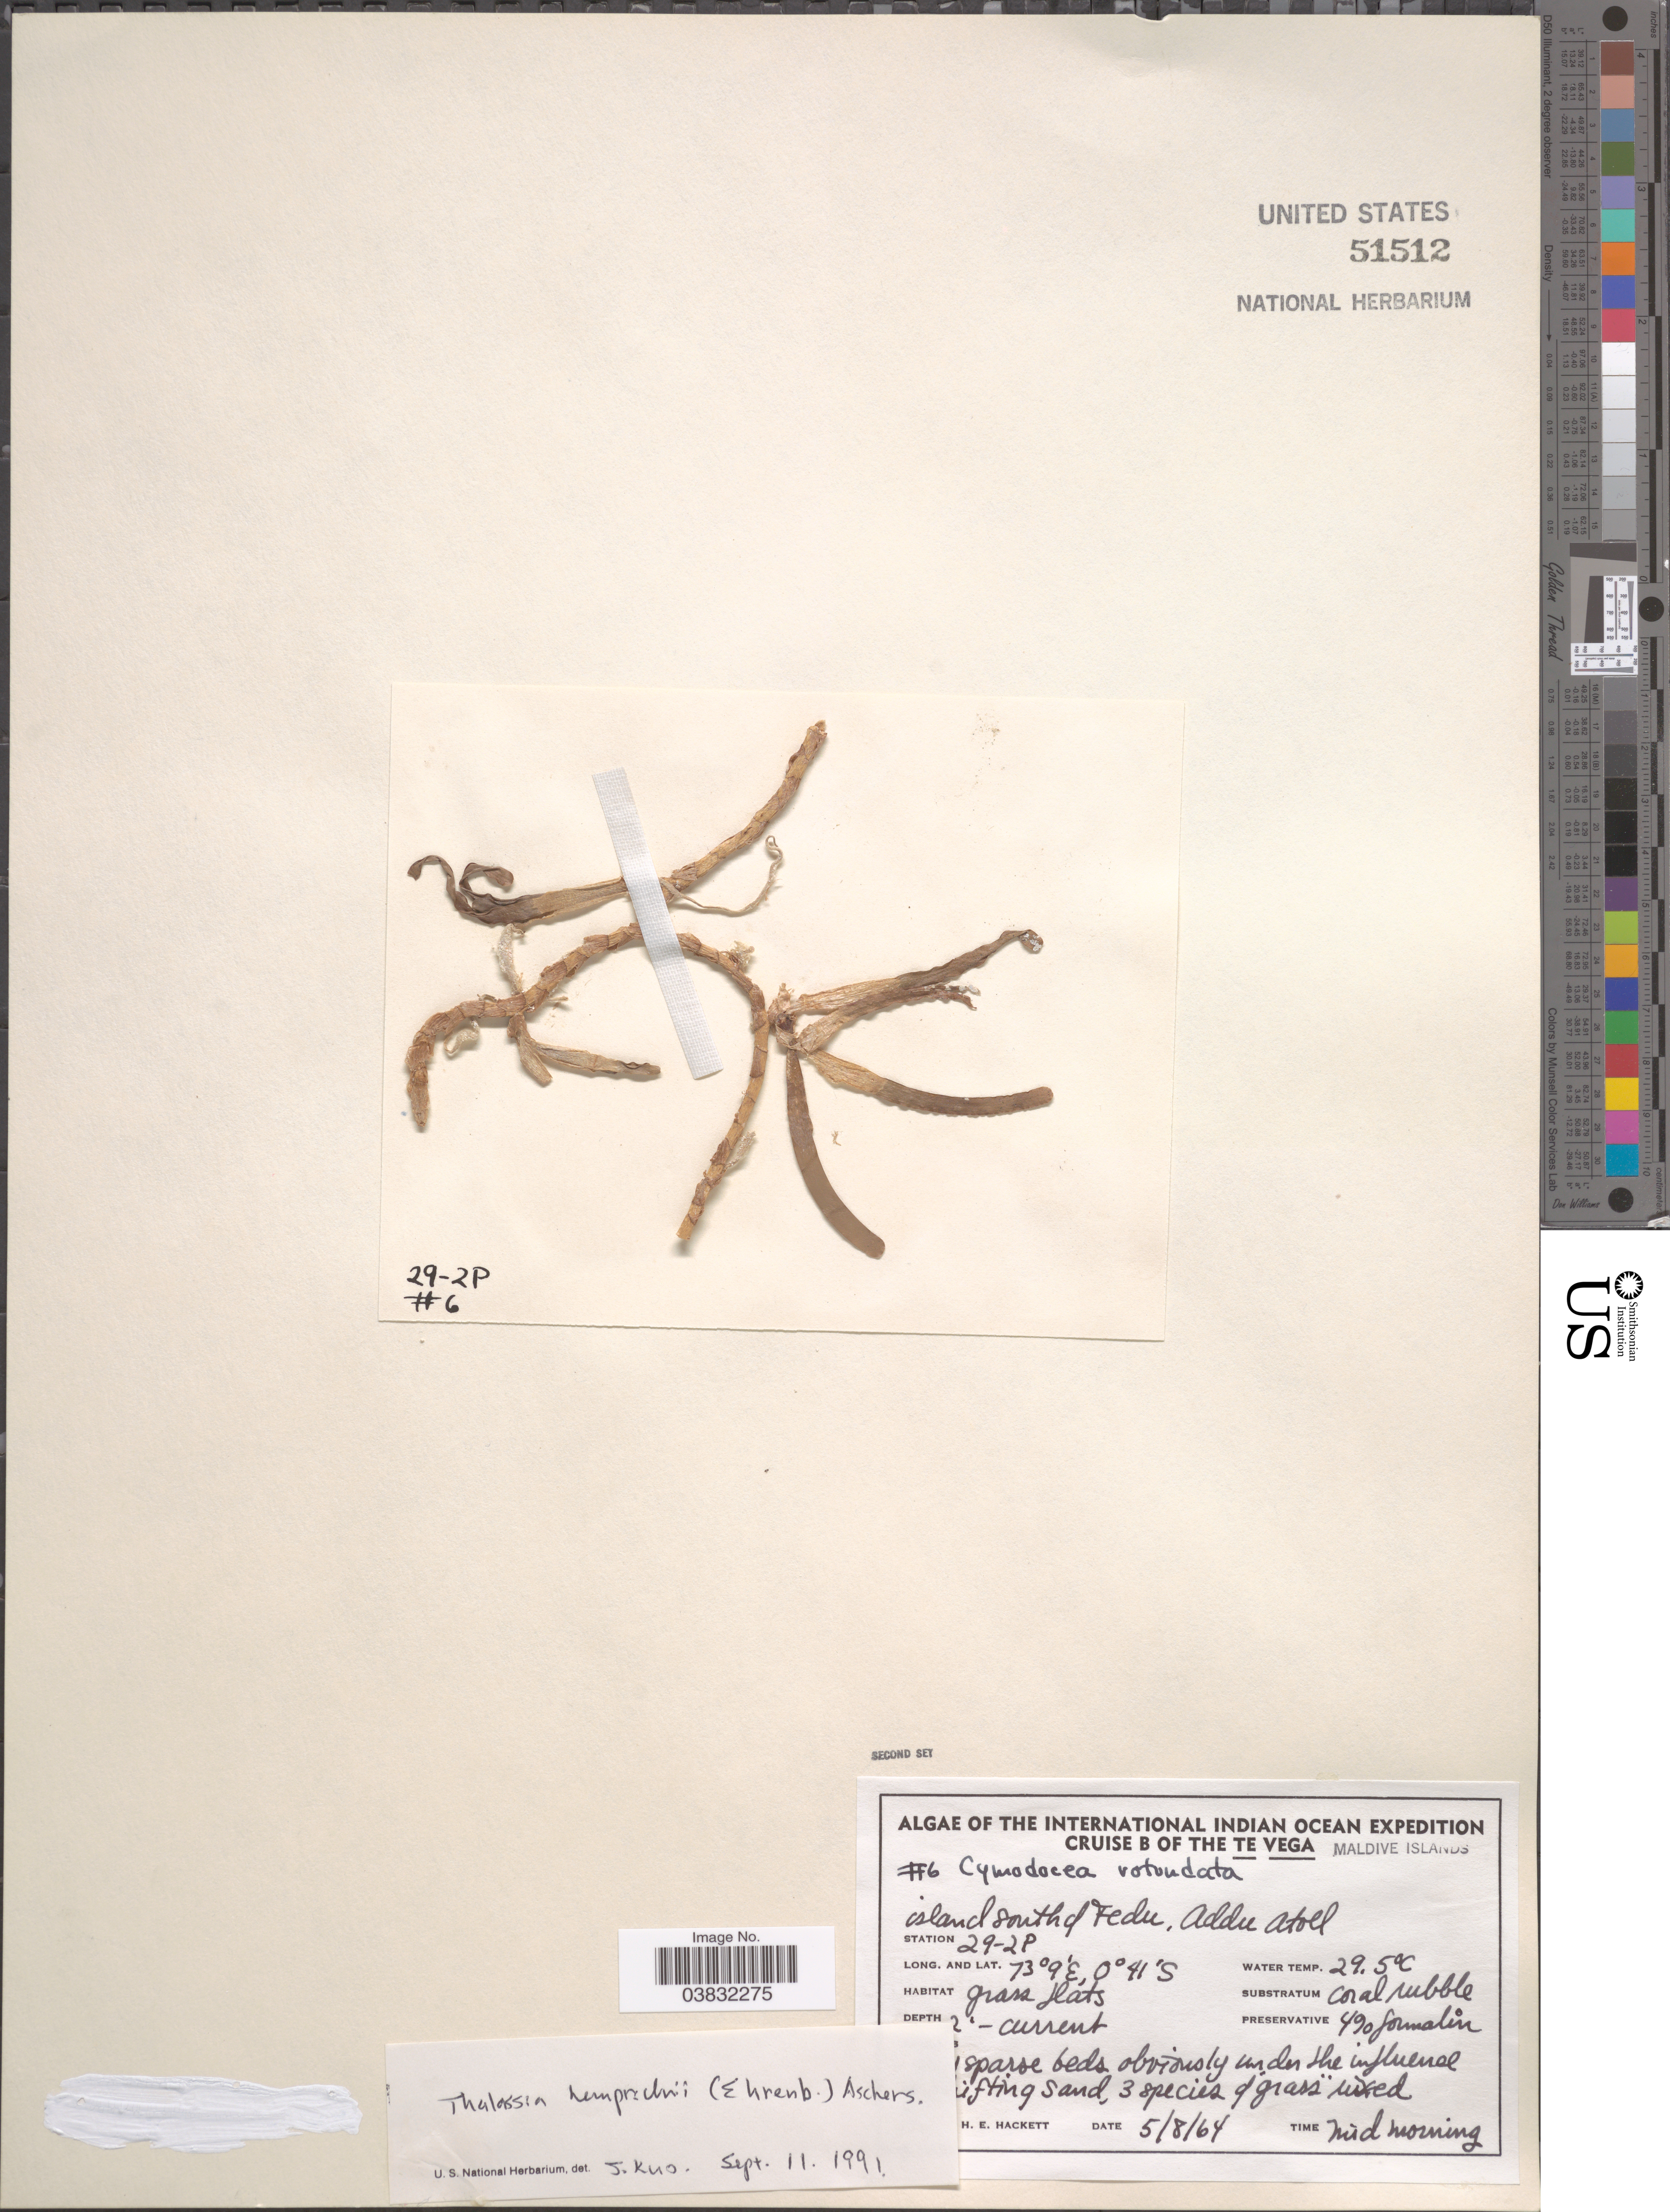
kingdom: Plantae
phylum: Tracheophyta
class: Liliopsida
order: Alismatales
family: Hydrocharitaceae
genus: Thalassia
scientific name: Thalassia hemprichii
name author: Asch.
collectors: H. E. Hackett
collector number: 6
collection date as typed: Transcribed d/m/y: 5/8/64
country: Maldive Islands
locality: International Indian Ocean [unsure placement] Cruise B of the Te Vega Maldive Islands. Island South of Fedu, Addu Atoll. Station 29-2P.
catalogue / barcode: US 51512